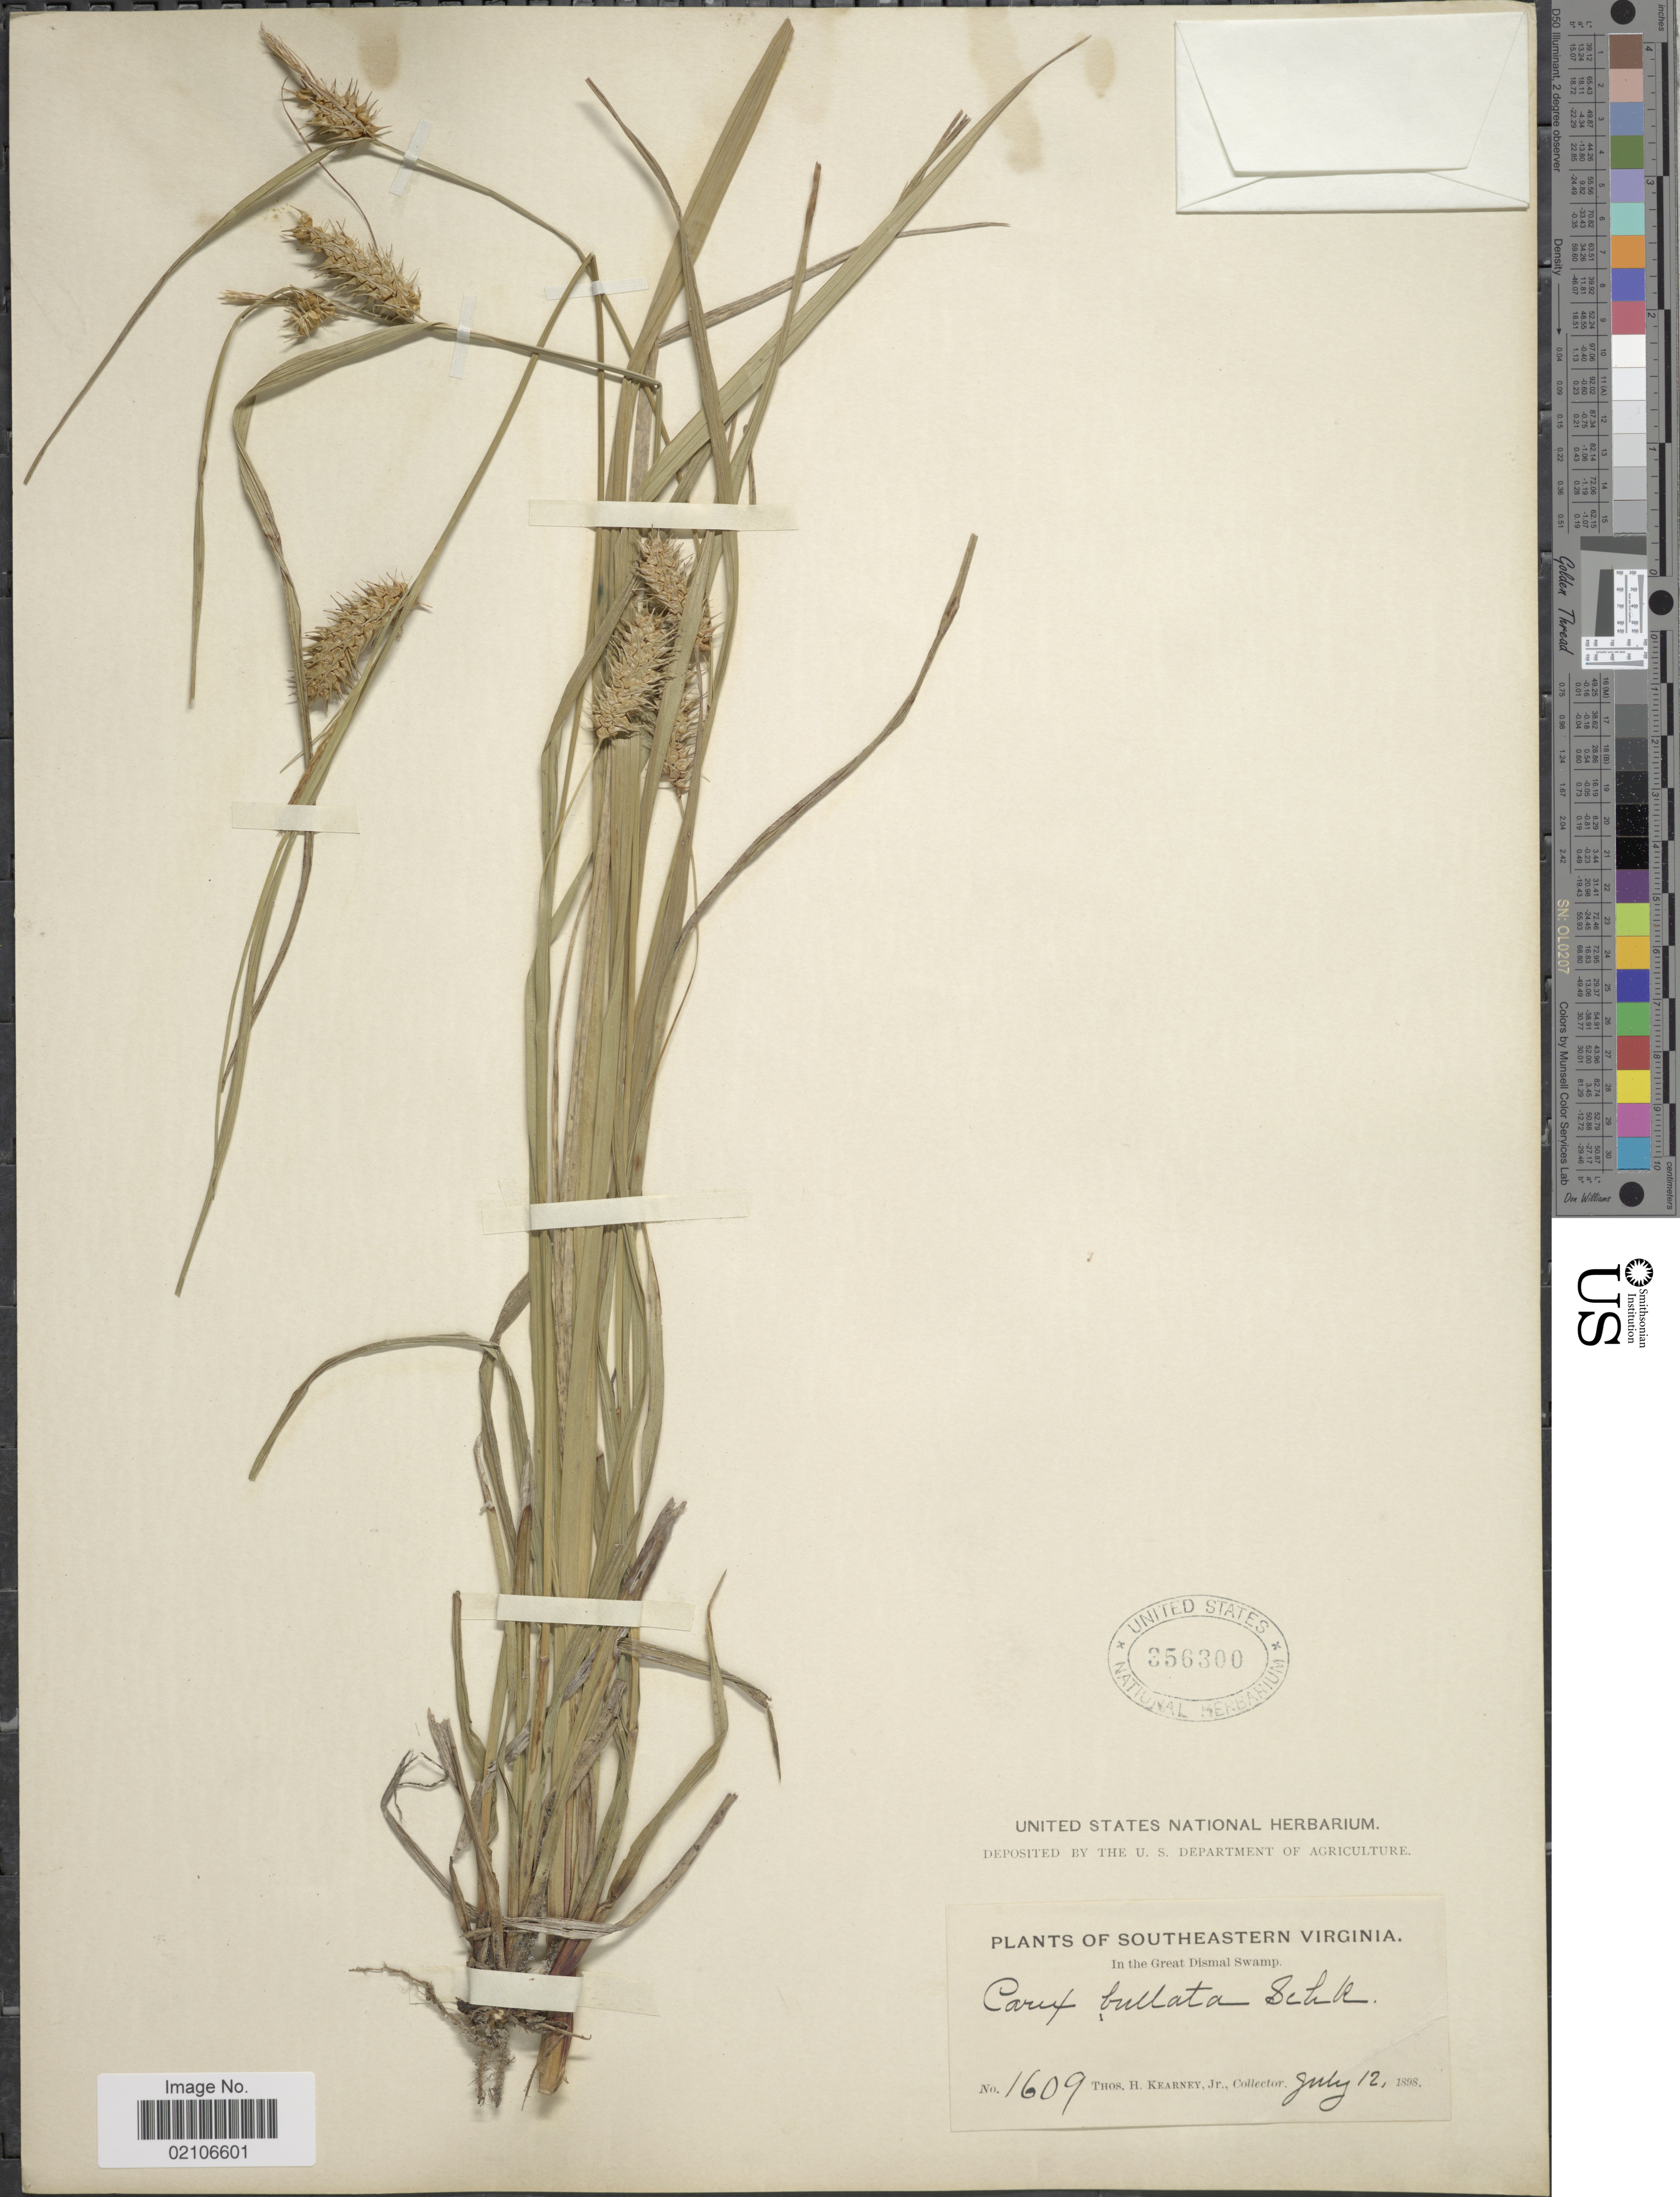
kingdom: Plantae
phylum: Tracheophyta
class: Liliopsida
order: Poales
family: Cyperaceae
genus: Carex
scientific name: Carex bullata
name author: Schkuhr ex Willd.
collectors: T. H. Kearney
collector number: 1609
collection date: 1898-07-12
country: United States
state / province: Virginia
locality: Southeastern Virginia, In the Great Dismal Swamp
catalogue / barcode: US 356300